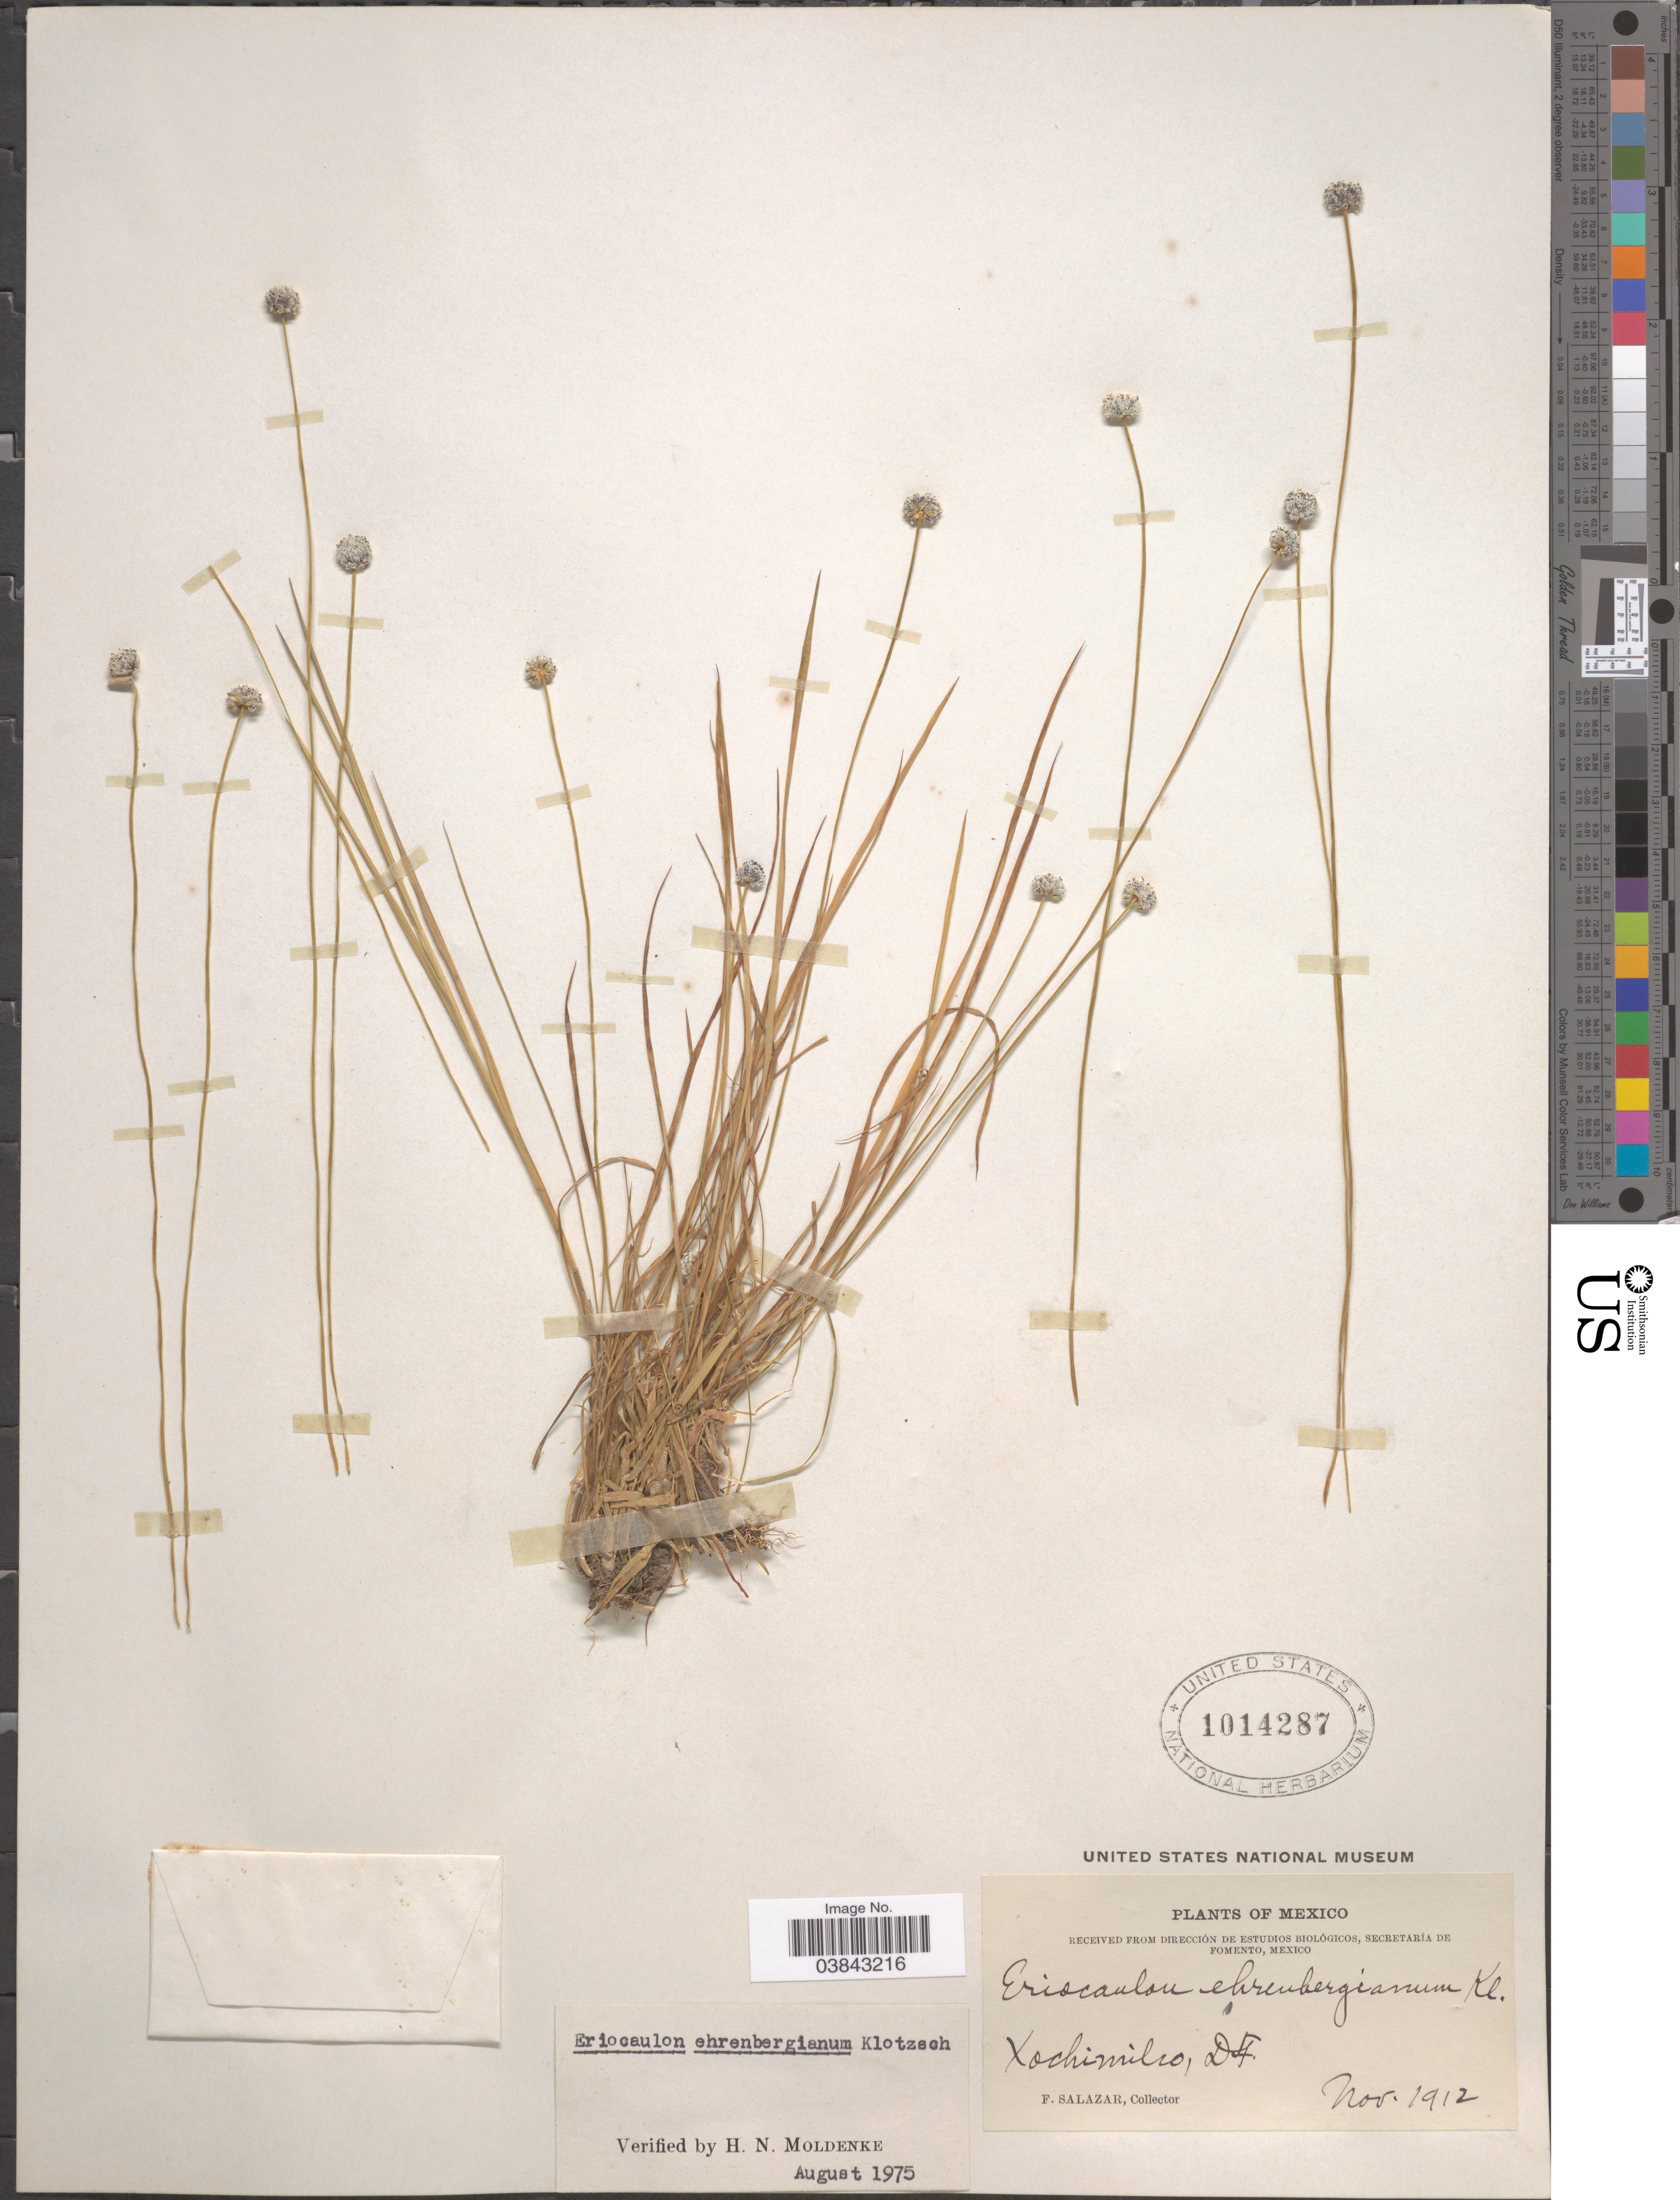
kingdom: Plantae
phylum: Tracheophyta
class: Liliopsida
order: Poales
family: Eriocaulaceae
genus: Eriocaulon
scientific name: Eriocaulon ehrenbergianum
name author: Klotzsch ex Körn. in Mart.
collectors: F. Salazar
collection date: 1912-11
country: Mexico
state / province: Distrito Federal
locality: Xochimilco.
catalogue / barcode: US 1014287